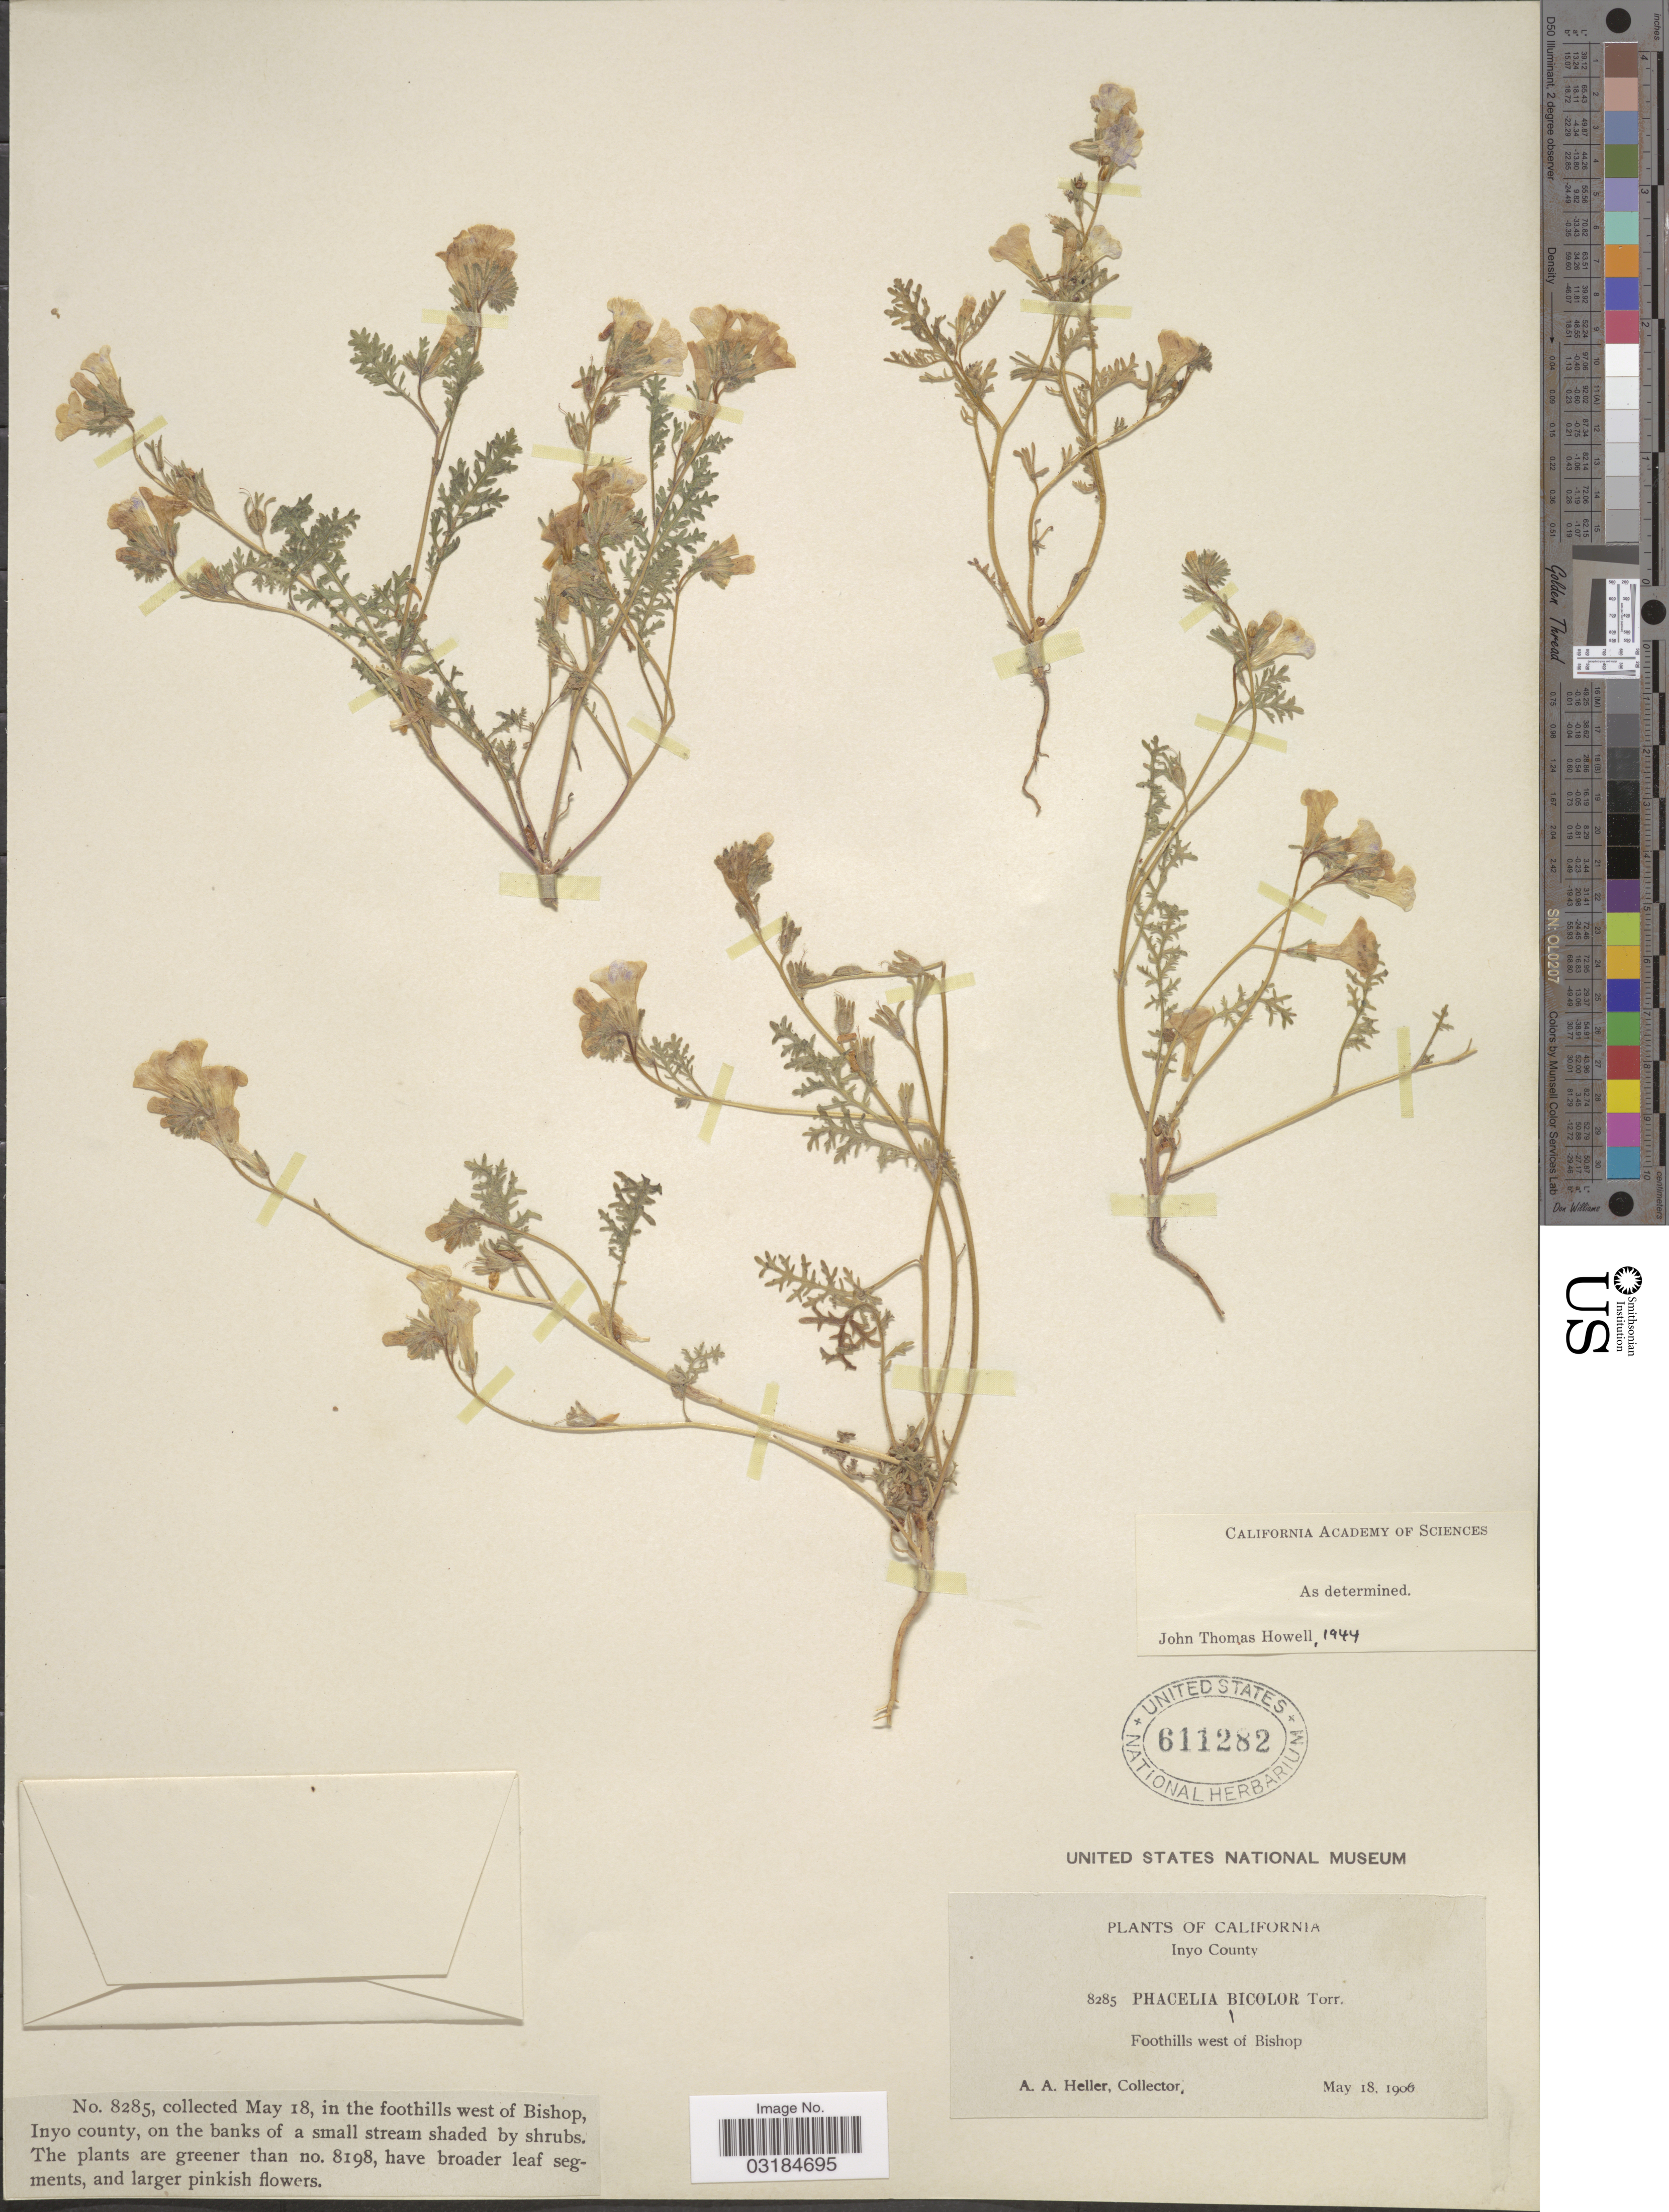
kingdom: Plantae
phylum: Tracheophyta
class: Magnoliopsida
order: Boraginales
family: Hydrophyllaceae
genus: Phacelia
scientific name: Phacelia bicolor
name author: Torr. in C. King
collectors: A. A. Heller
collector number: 8285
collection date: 1906-05-18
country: United States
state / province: California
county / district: Inyo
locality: Inyo County, in the foothills west of Bishop.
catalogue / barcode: US 611282